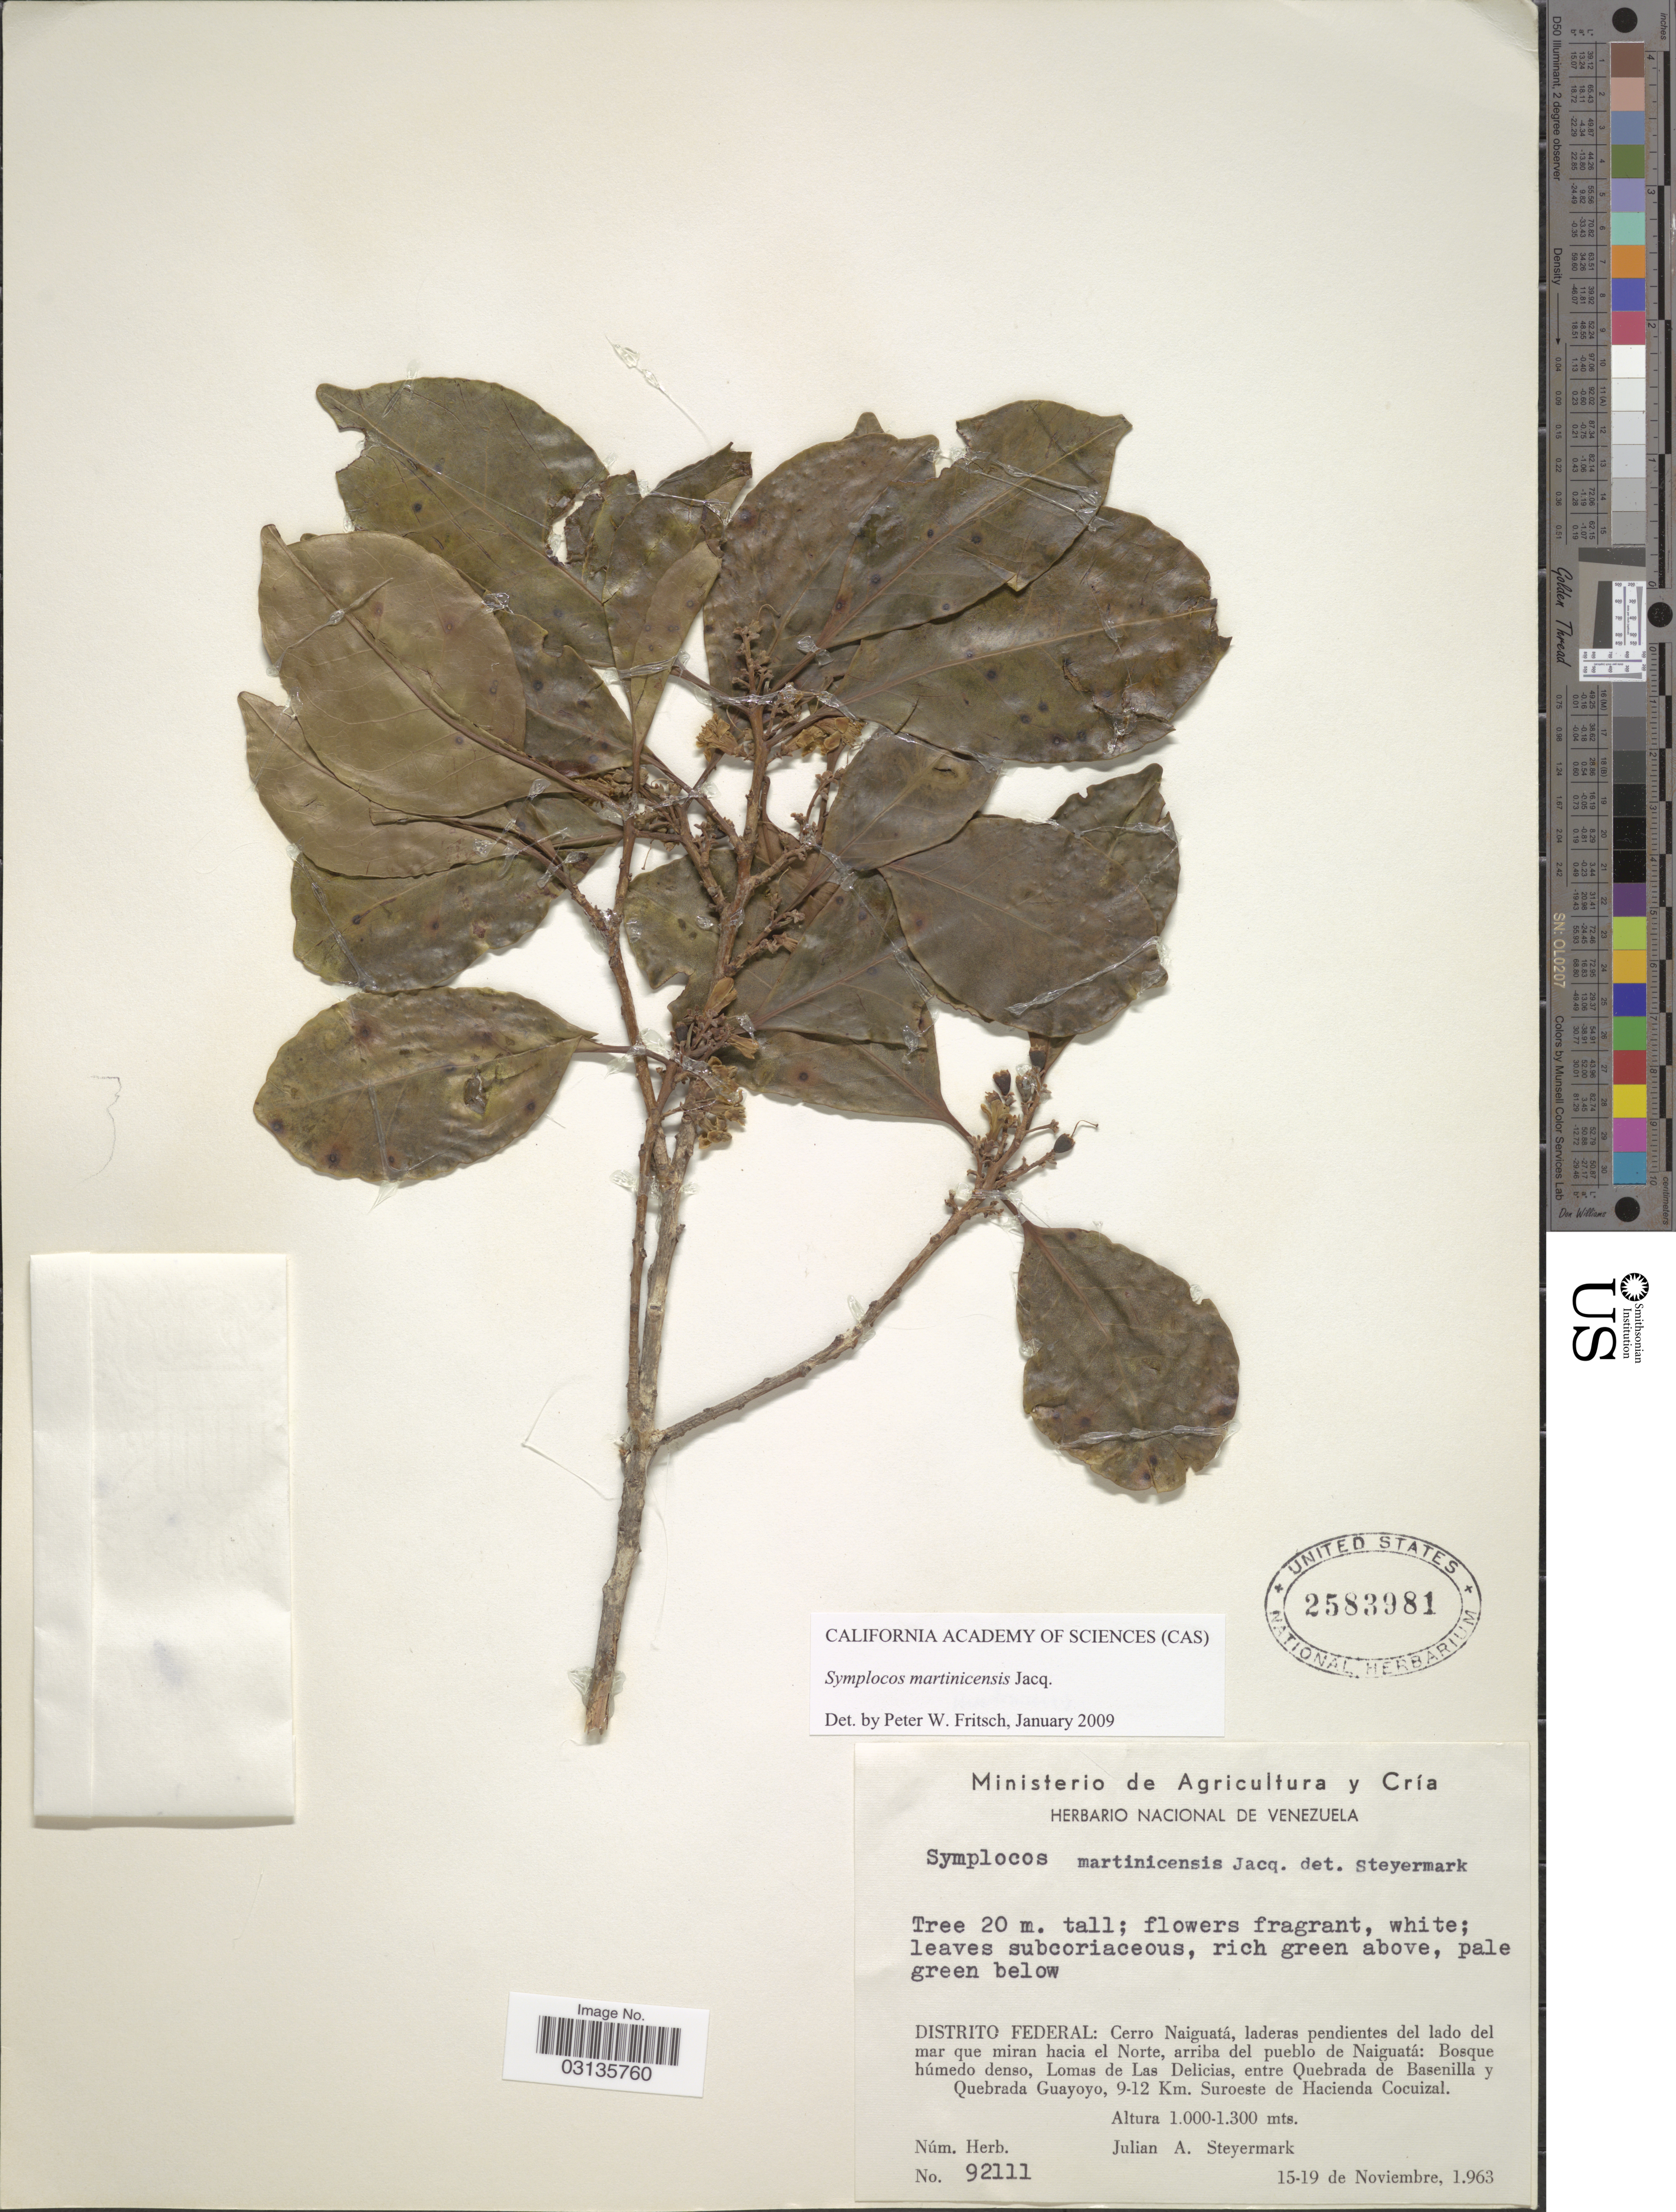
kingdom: Plantae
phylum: Tracheophyta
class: Magnoliopsida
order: Ericales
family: Symplocaceae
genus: Symplocos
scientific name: Symplocos martinicensis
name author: Jacq.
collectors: J. Steyermark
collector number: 92111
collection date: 1963-11-15/1963-11-19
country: Venezuela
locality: Distrito Federal: Cderro Naiguatá, laderas pendientes del lado del mar que miran hacia el Norte, arriba del pueblo de Naiguatá: Bosque húmedo denso, Lomas de Las Delicias, entre Quebrada de Basenilla y Quebrada Guayoyo, 9-12 Km. Suroeste de Hacienda Cocuizal.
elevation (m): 1000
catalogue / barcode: US 2583981